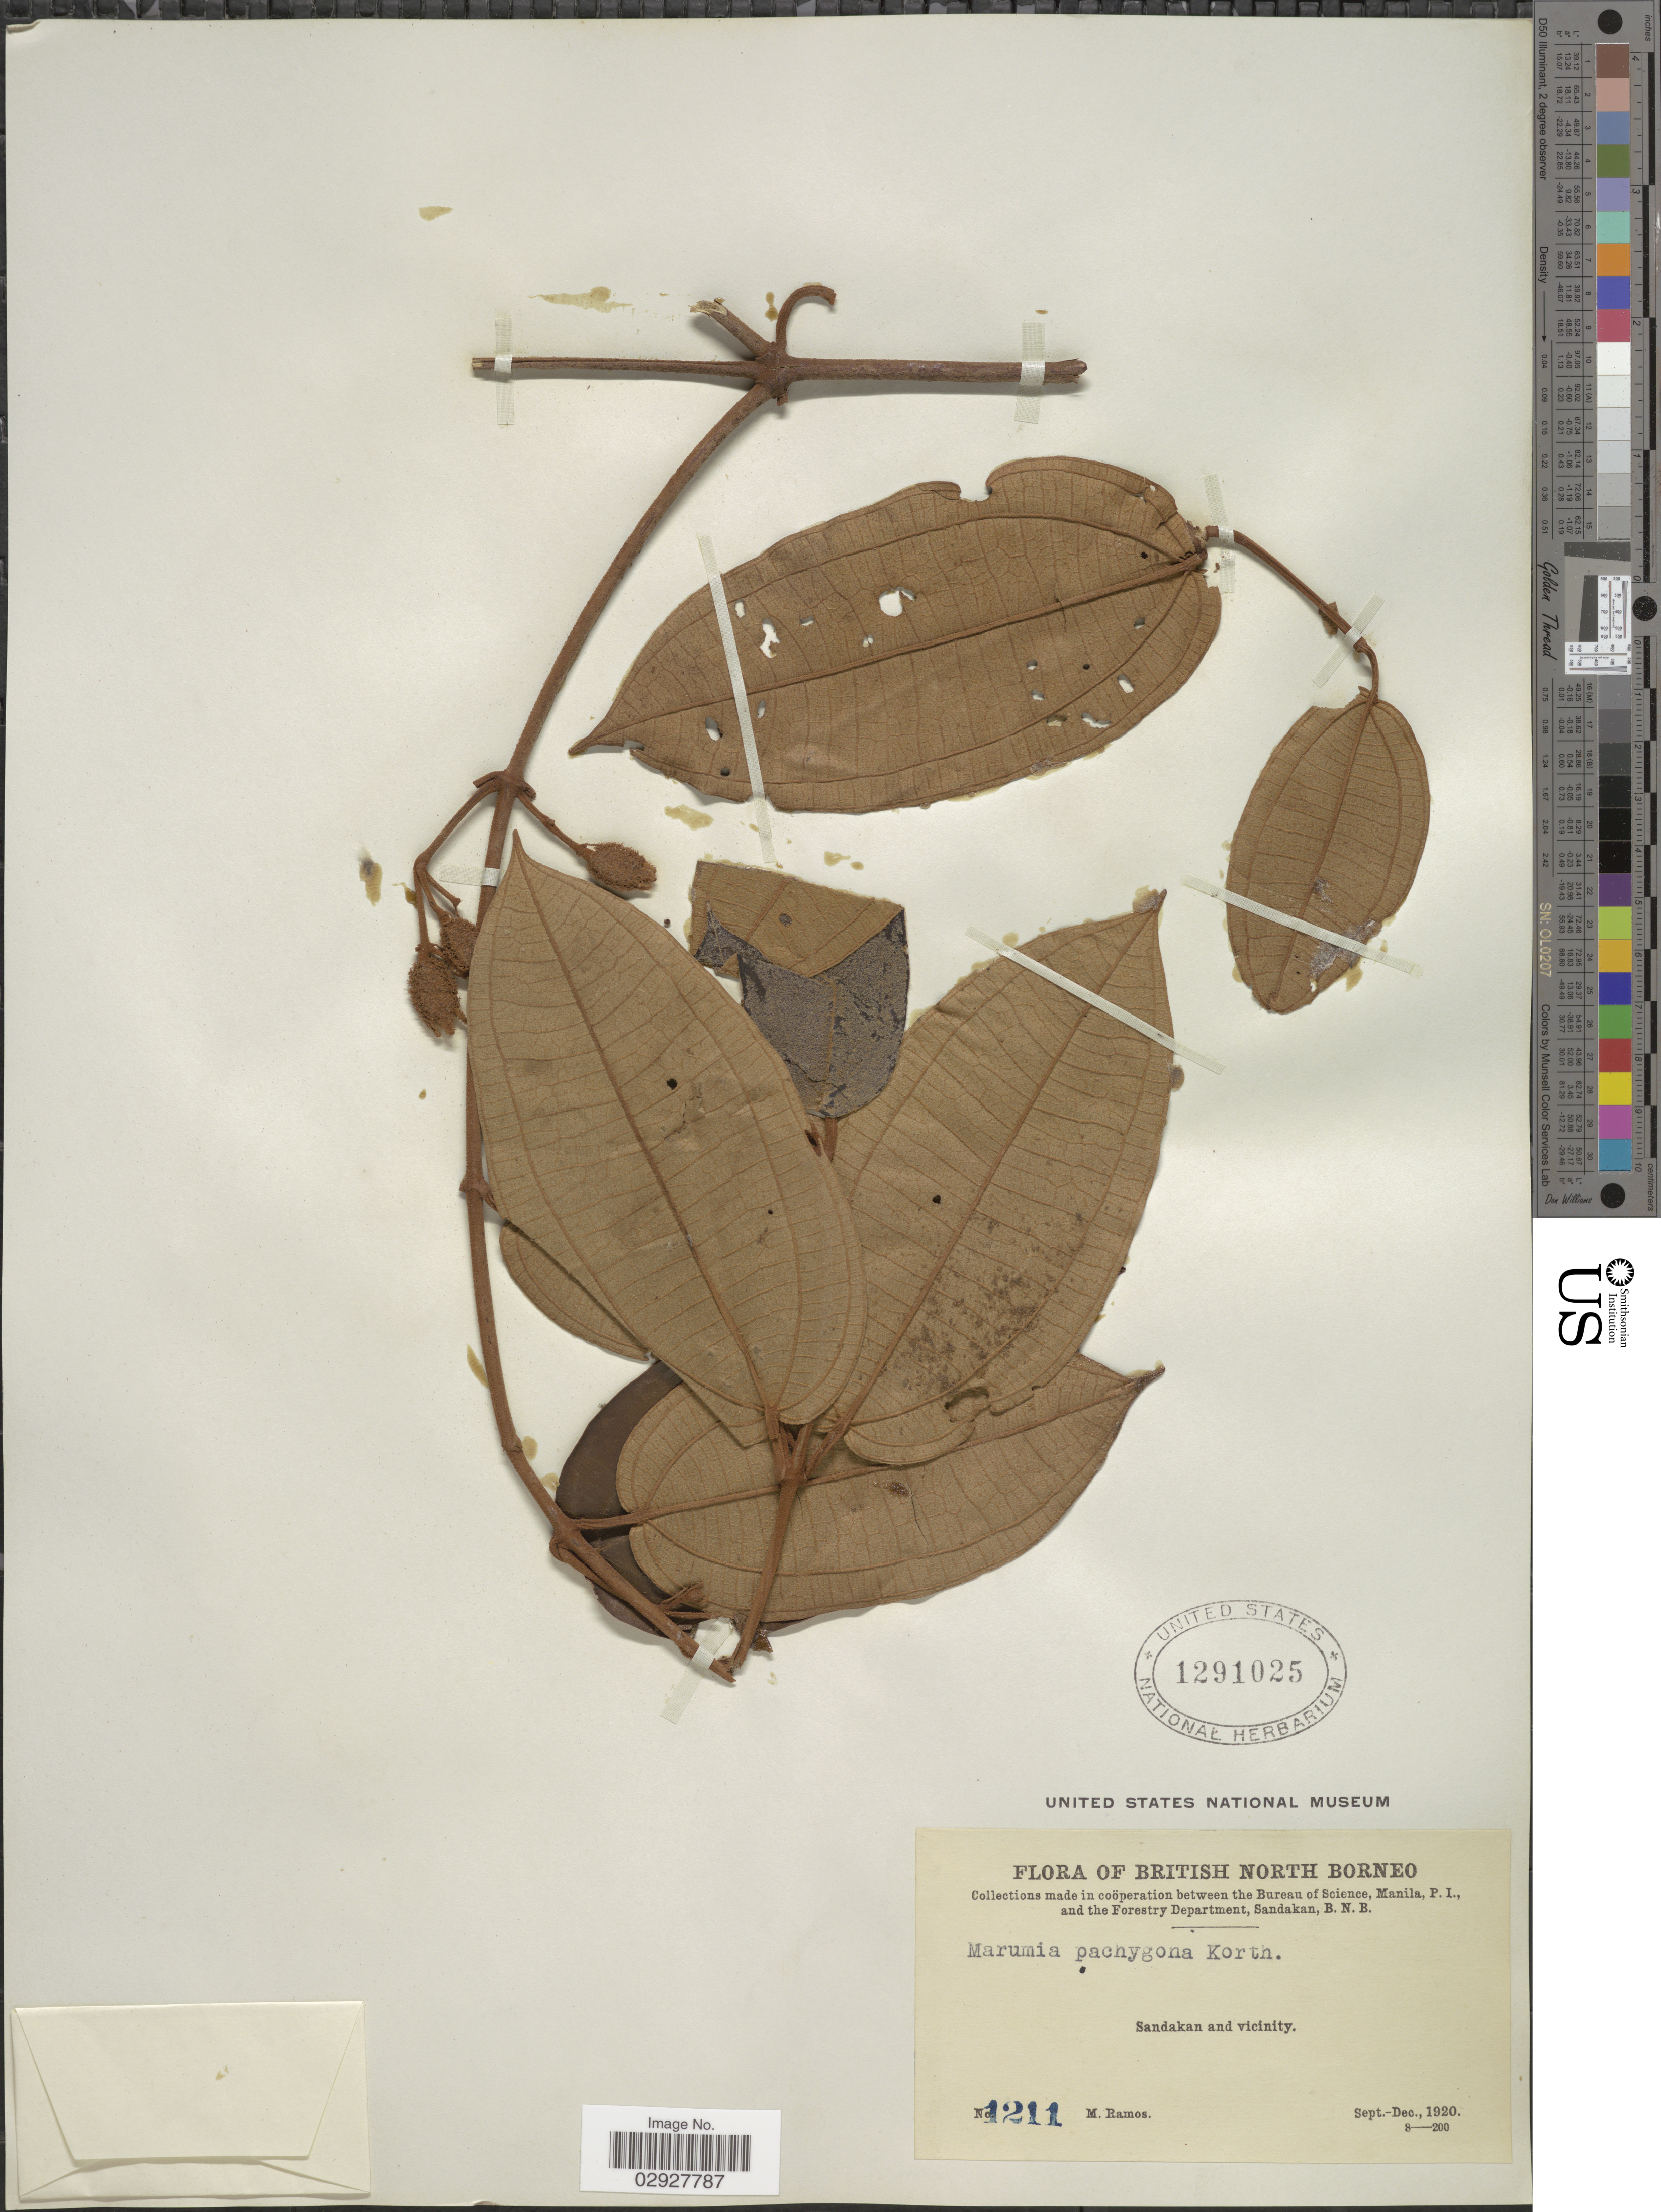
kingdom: Plantae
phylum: Tracheophyta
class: Magnoliopsida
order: Myrtales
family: Melastomataceae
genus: Macrolenes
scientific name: Macrolenes pachygyna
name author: (Korth.) M.P. Nayar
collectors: M. Ramos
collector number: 1211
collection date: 1920-09/1920-12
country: Malaysia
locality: British North Borneo. Sandakan and vicinity.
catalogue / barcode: US 1291025